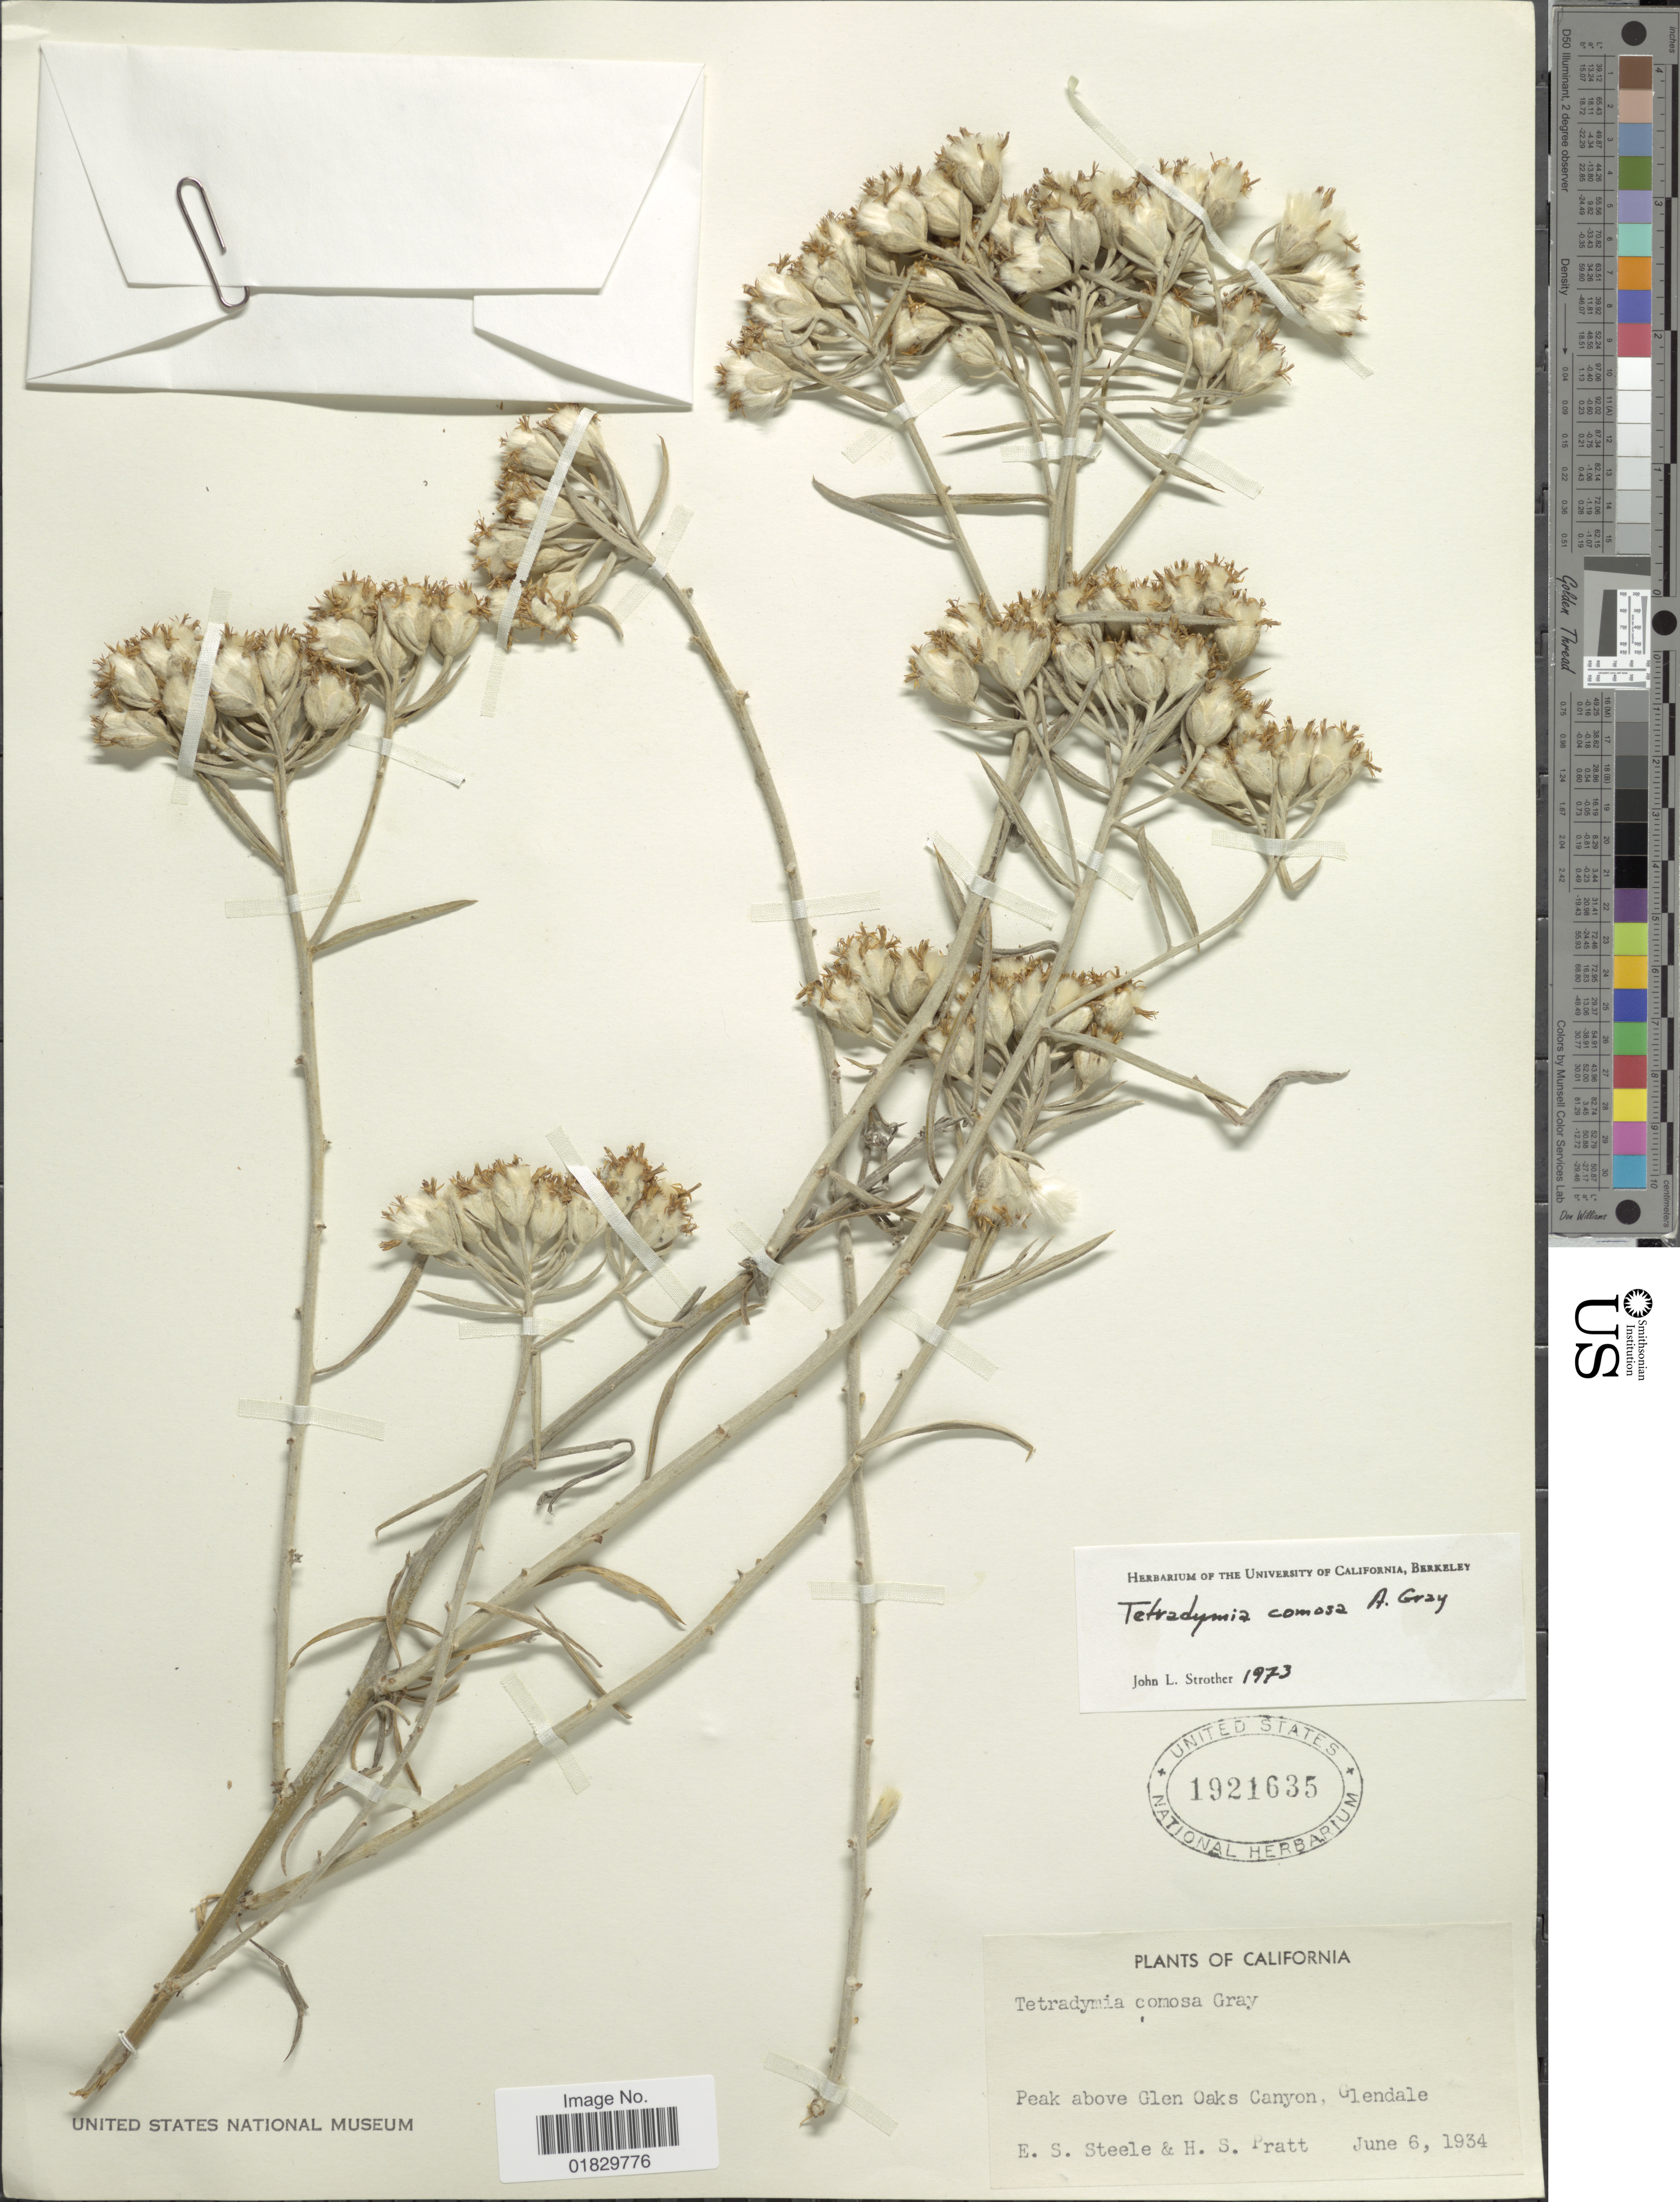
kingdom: Plantae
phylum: Tracheophyta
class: Magnoliopsida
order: Asterales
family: Asteraceae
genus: Tetradymia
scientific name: Tetradymia comosa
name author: A. Gray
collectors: E. Steele & H. Pratt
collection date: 1934-06-06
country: United States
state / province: California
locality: Peak above Glen Oaks Canyon, Glendale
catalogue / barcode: US 1921635